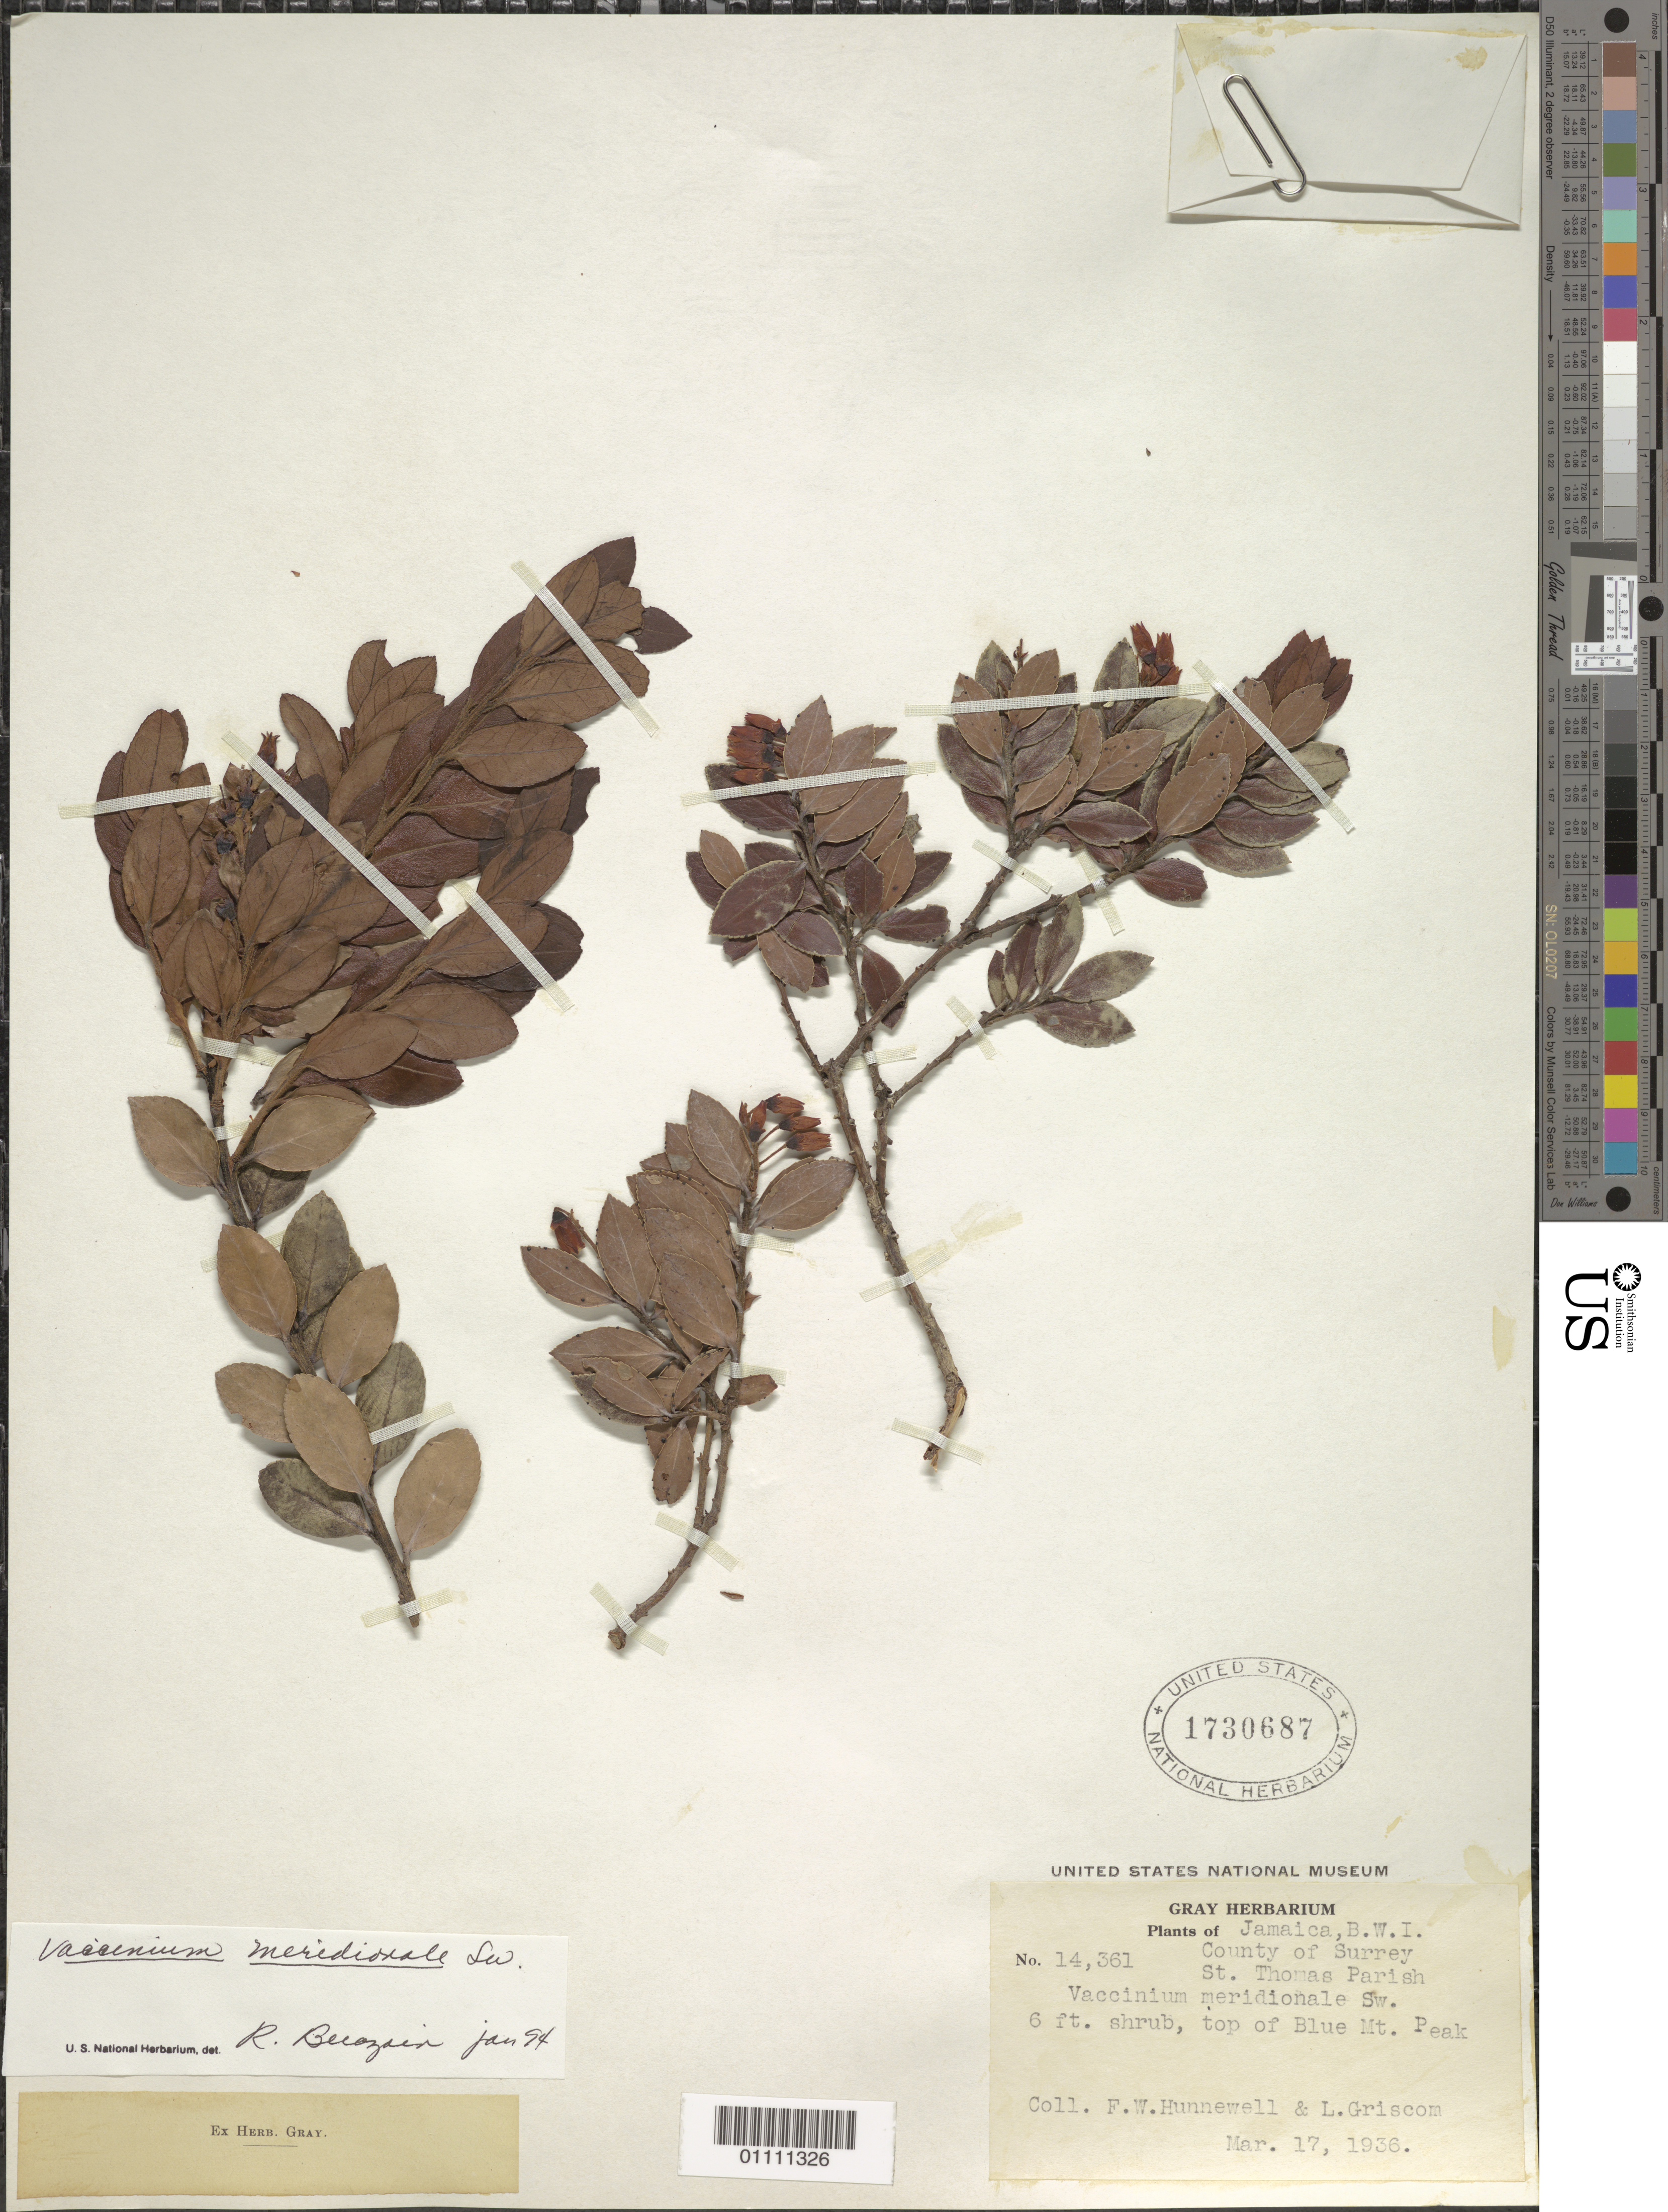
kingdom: Plantae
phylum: Tracheophyta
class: Magnoliopsida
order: Ericales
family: Ericaceae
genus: Vaccinium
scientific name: Vaccinium meridionale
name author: Sw.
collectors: F. Hunnewell & L. Griscom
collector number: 14361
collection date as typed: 17 Mar 1936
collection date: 1936-03-17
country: Jamaica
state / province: Saint Thomas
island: Jamaica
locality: County of Surrey. Top of Blue Mt. Peak.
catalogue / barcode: US 1730687